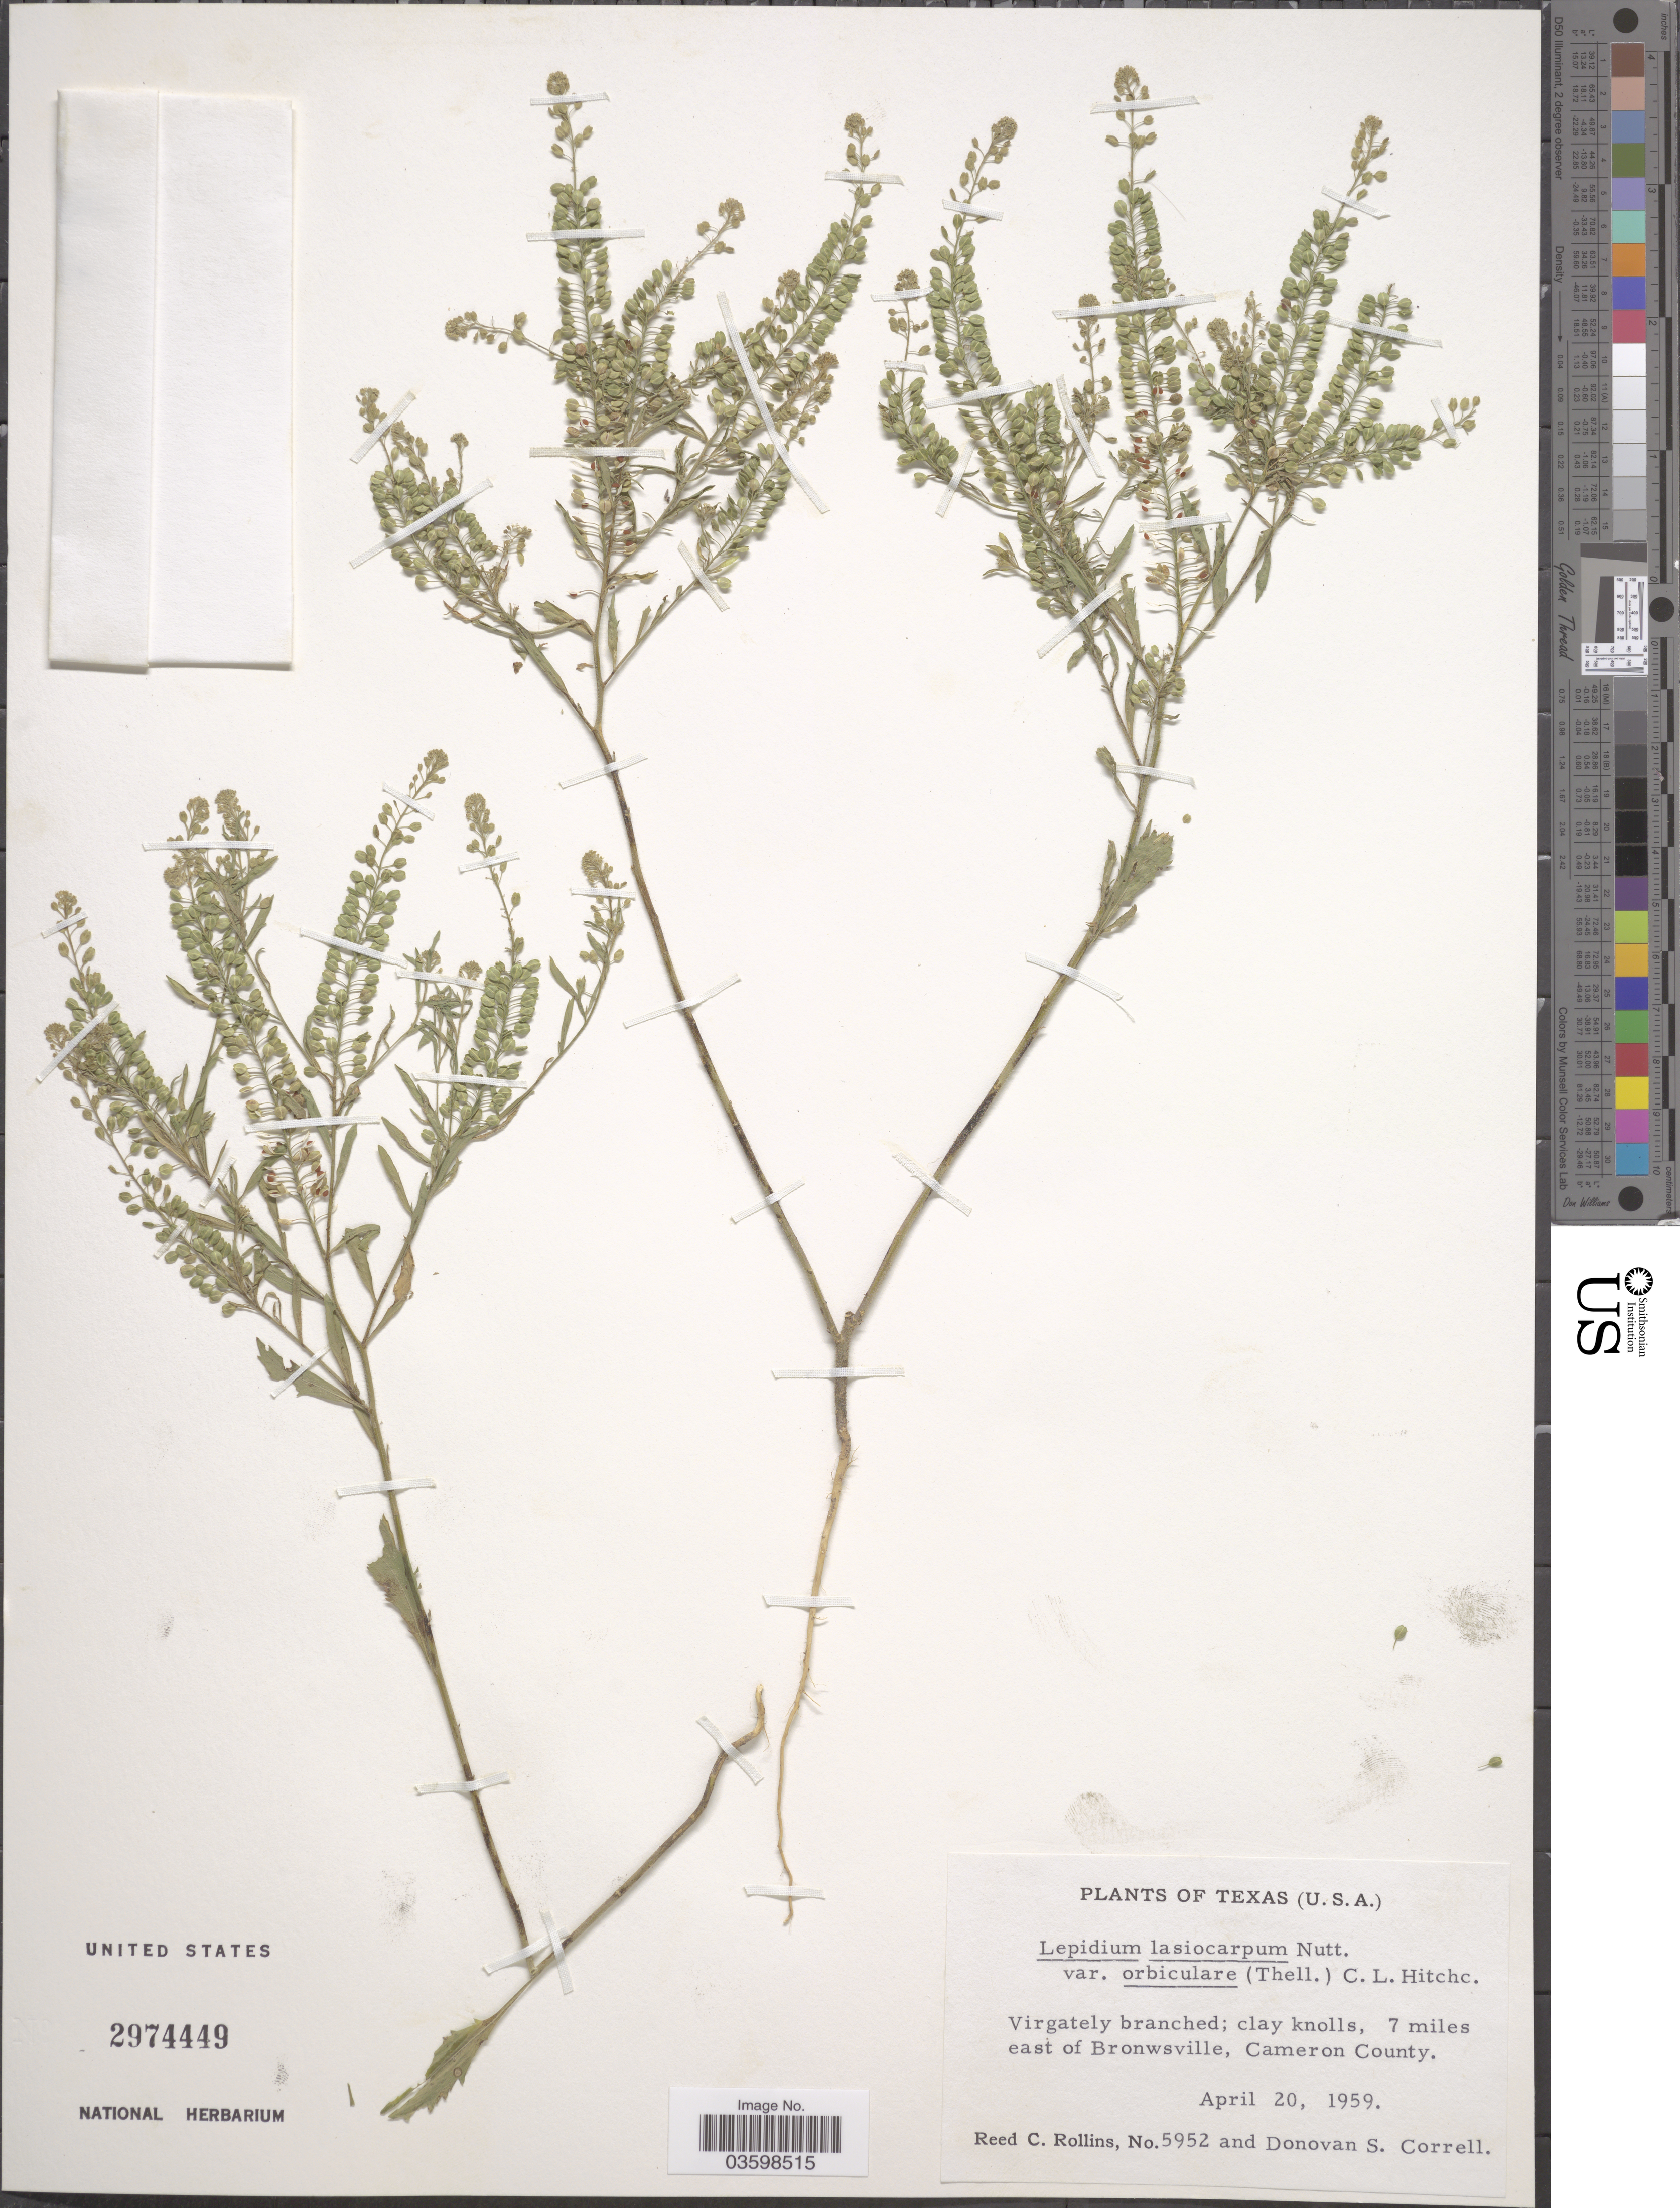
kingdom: Plantae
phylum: Tracheophyta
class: Magnoliopsida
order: Brassicales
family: Brassicaceae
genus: Lepidium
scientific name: Lepidium lasiocarpum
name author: Nutt.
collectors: R. C. Rollins & D. S. Correll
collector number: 5952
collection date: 1959-04-20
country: United States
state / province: Texas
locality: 7 miles east of Bronwsville, Cameron County.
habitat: clay knolls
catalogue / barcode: US 2974449